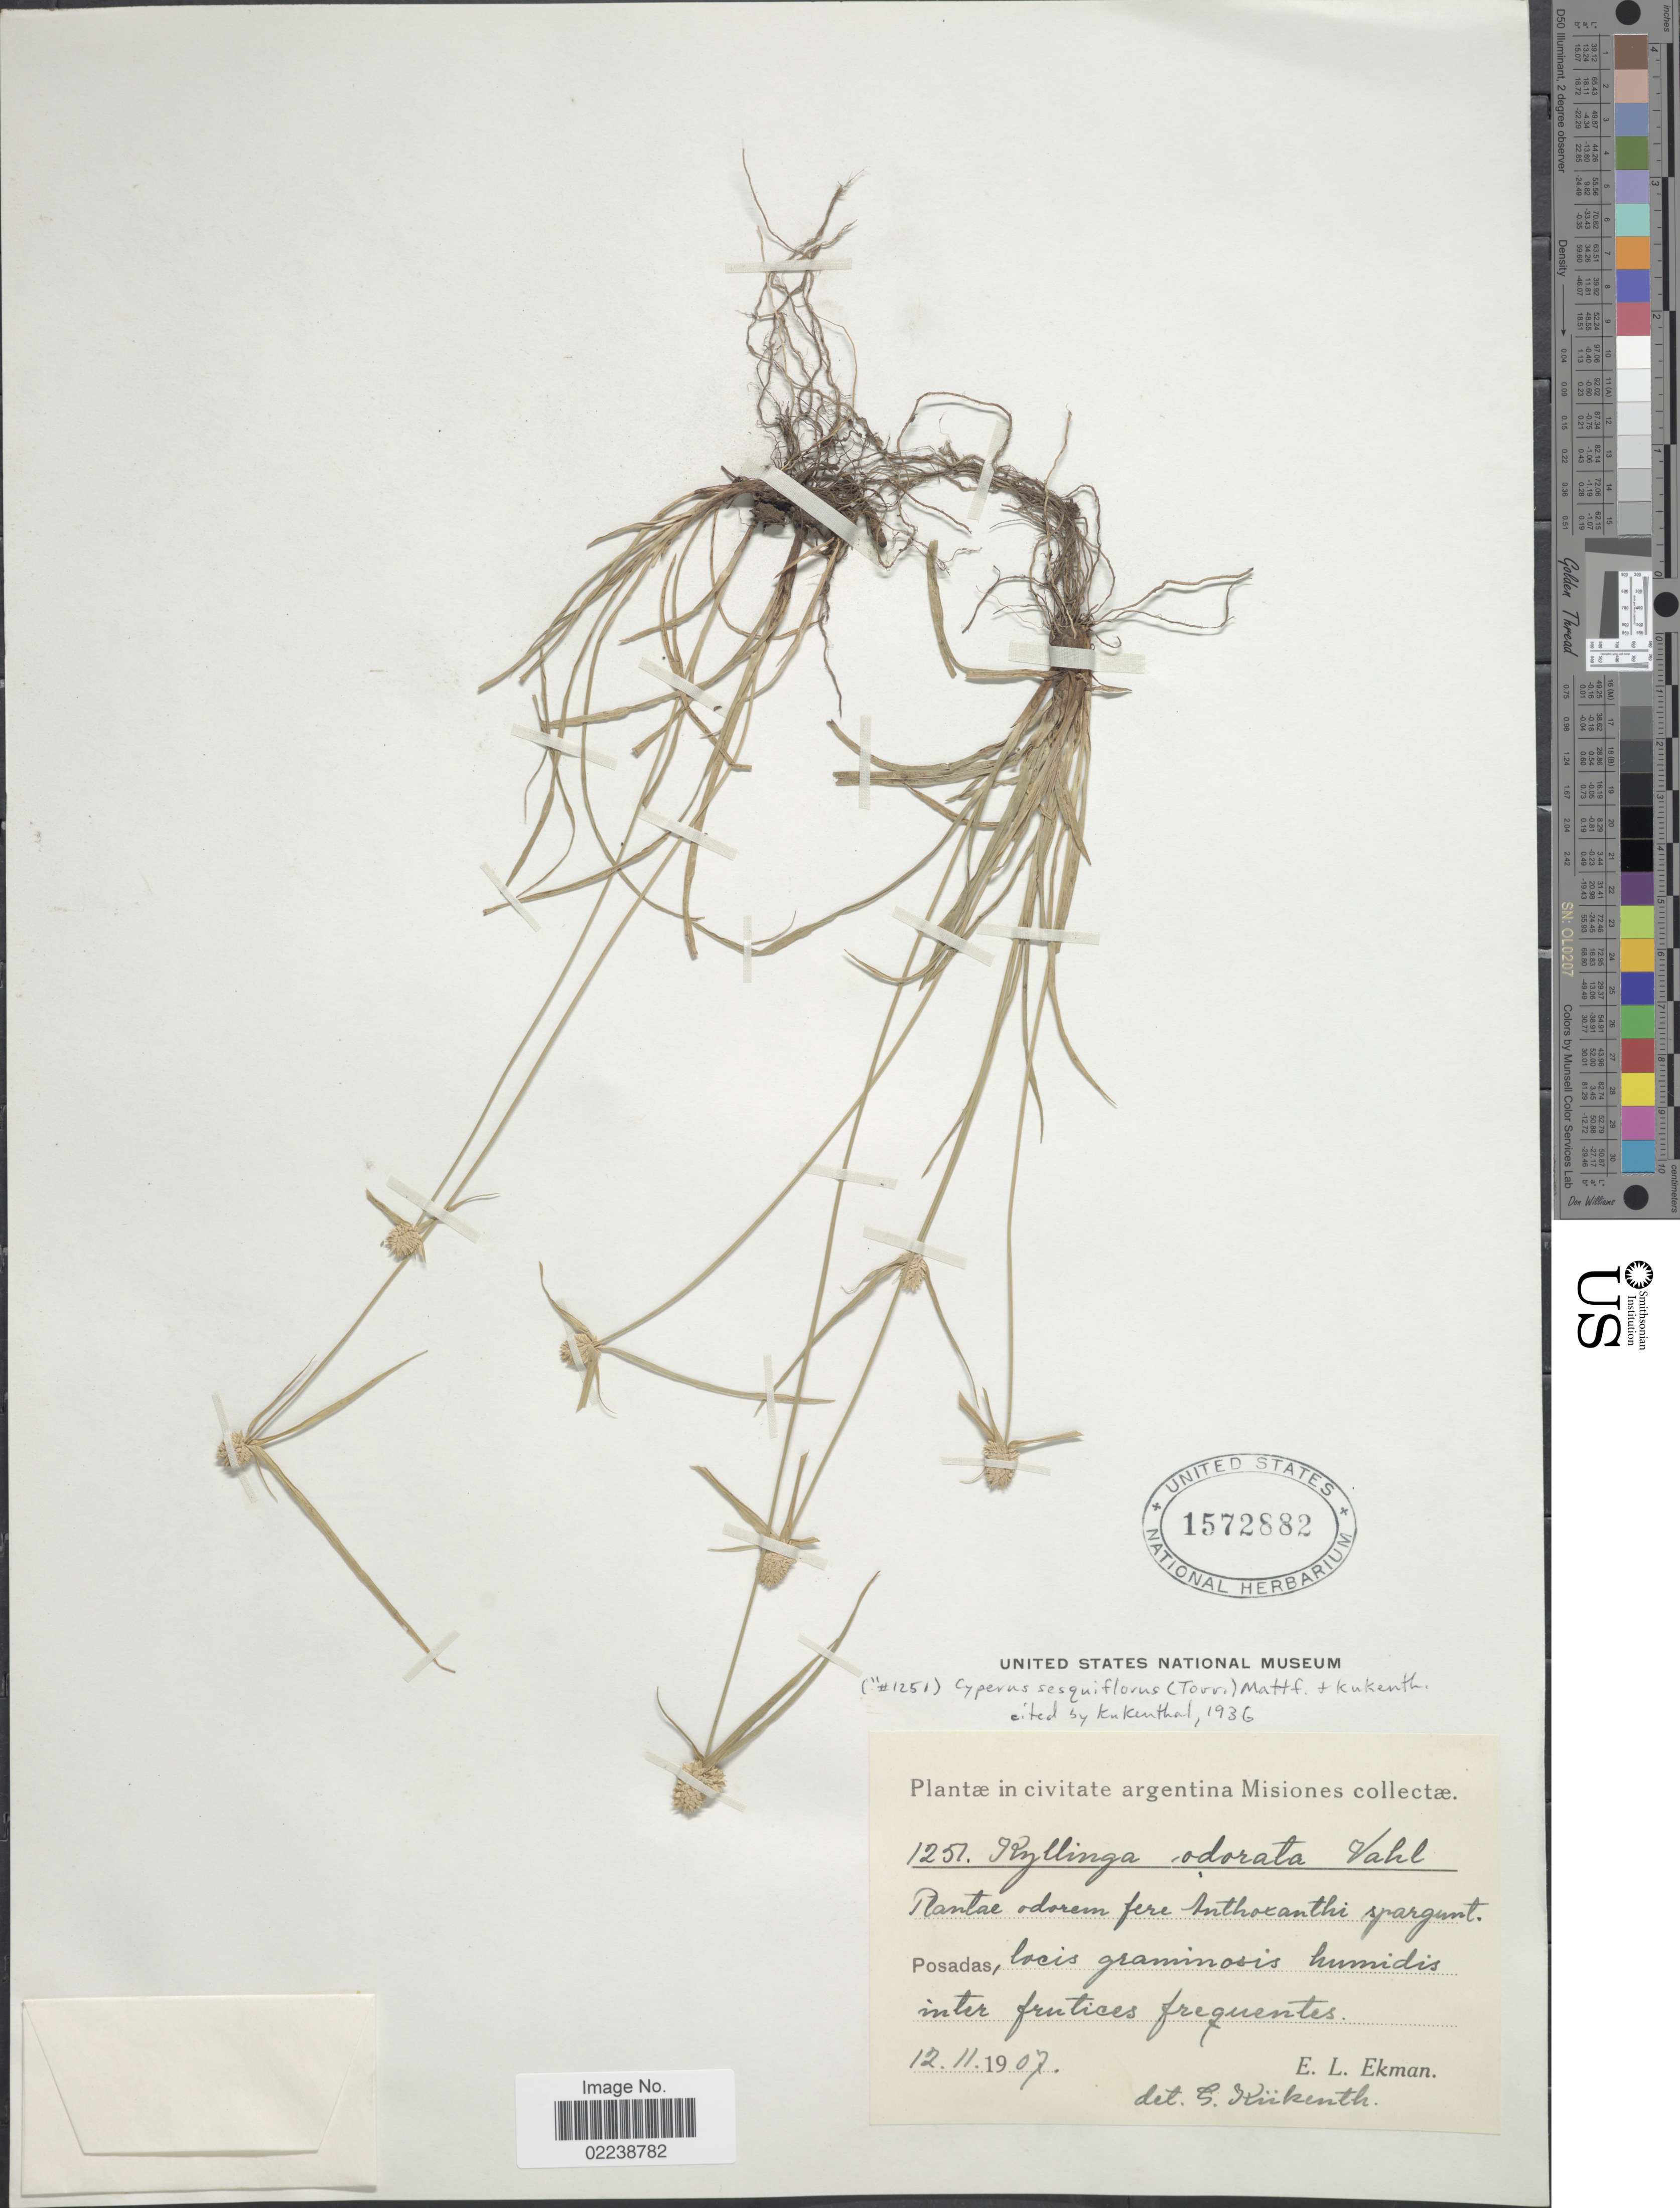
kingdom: Plantae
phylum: Tracheophyta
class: Liliopsida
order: Poales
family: Cyperaceae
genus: Cyperus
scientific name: Cyperus sesquiflorus subsp. sesquiflorus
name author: (Torr.) Mattf. & Kük.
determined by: Strong, M. T., (US), Smithsonian Institution - National Museum of Natural History (UNITED STATES)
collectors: E. L. Ekman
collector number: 1251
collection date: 1907-11-12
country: Argentina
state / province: Misiones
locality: Posadas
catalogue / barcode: US 1572882